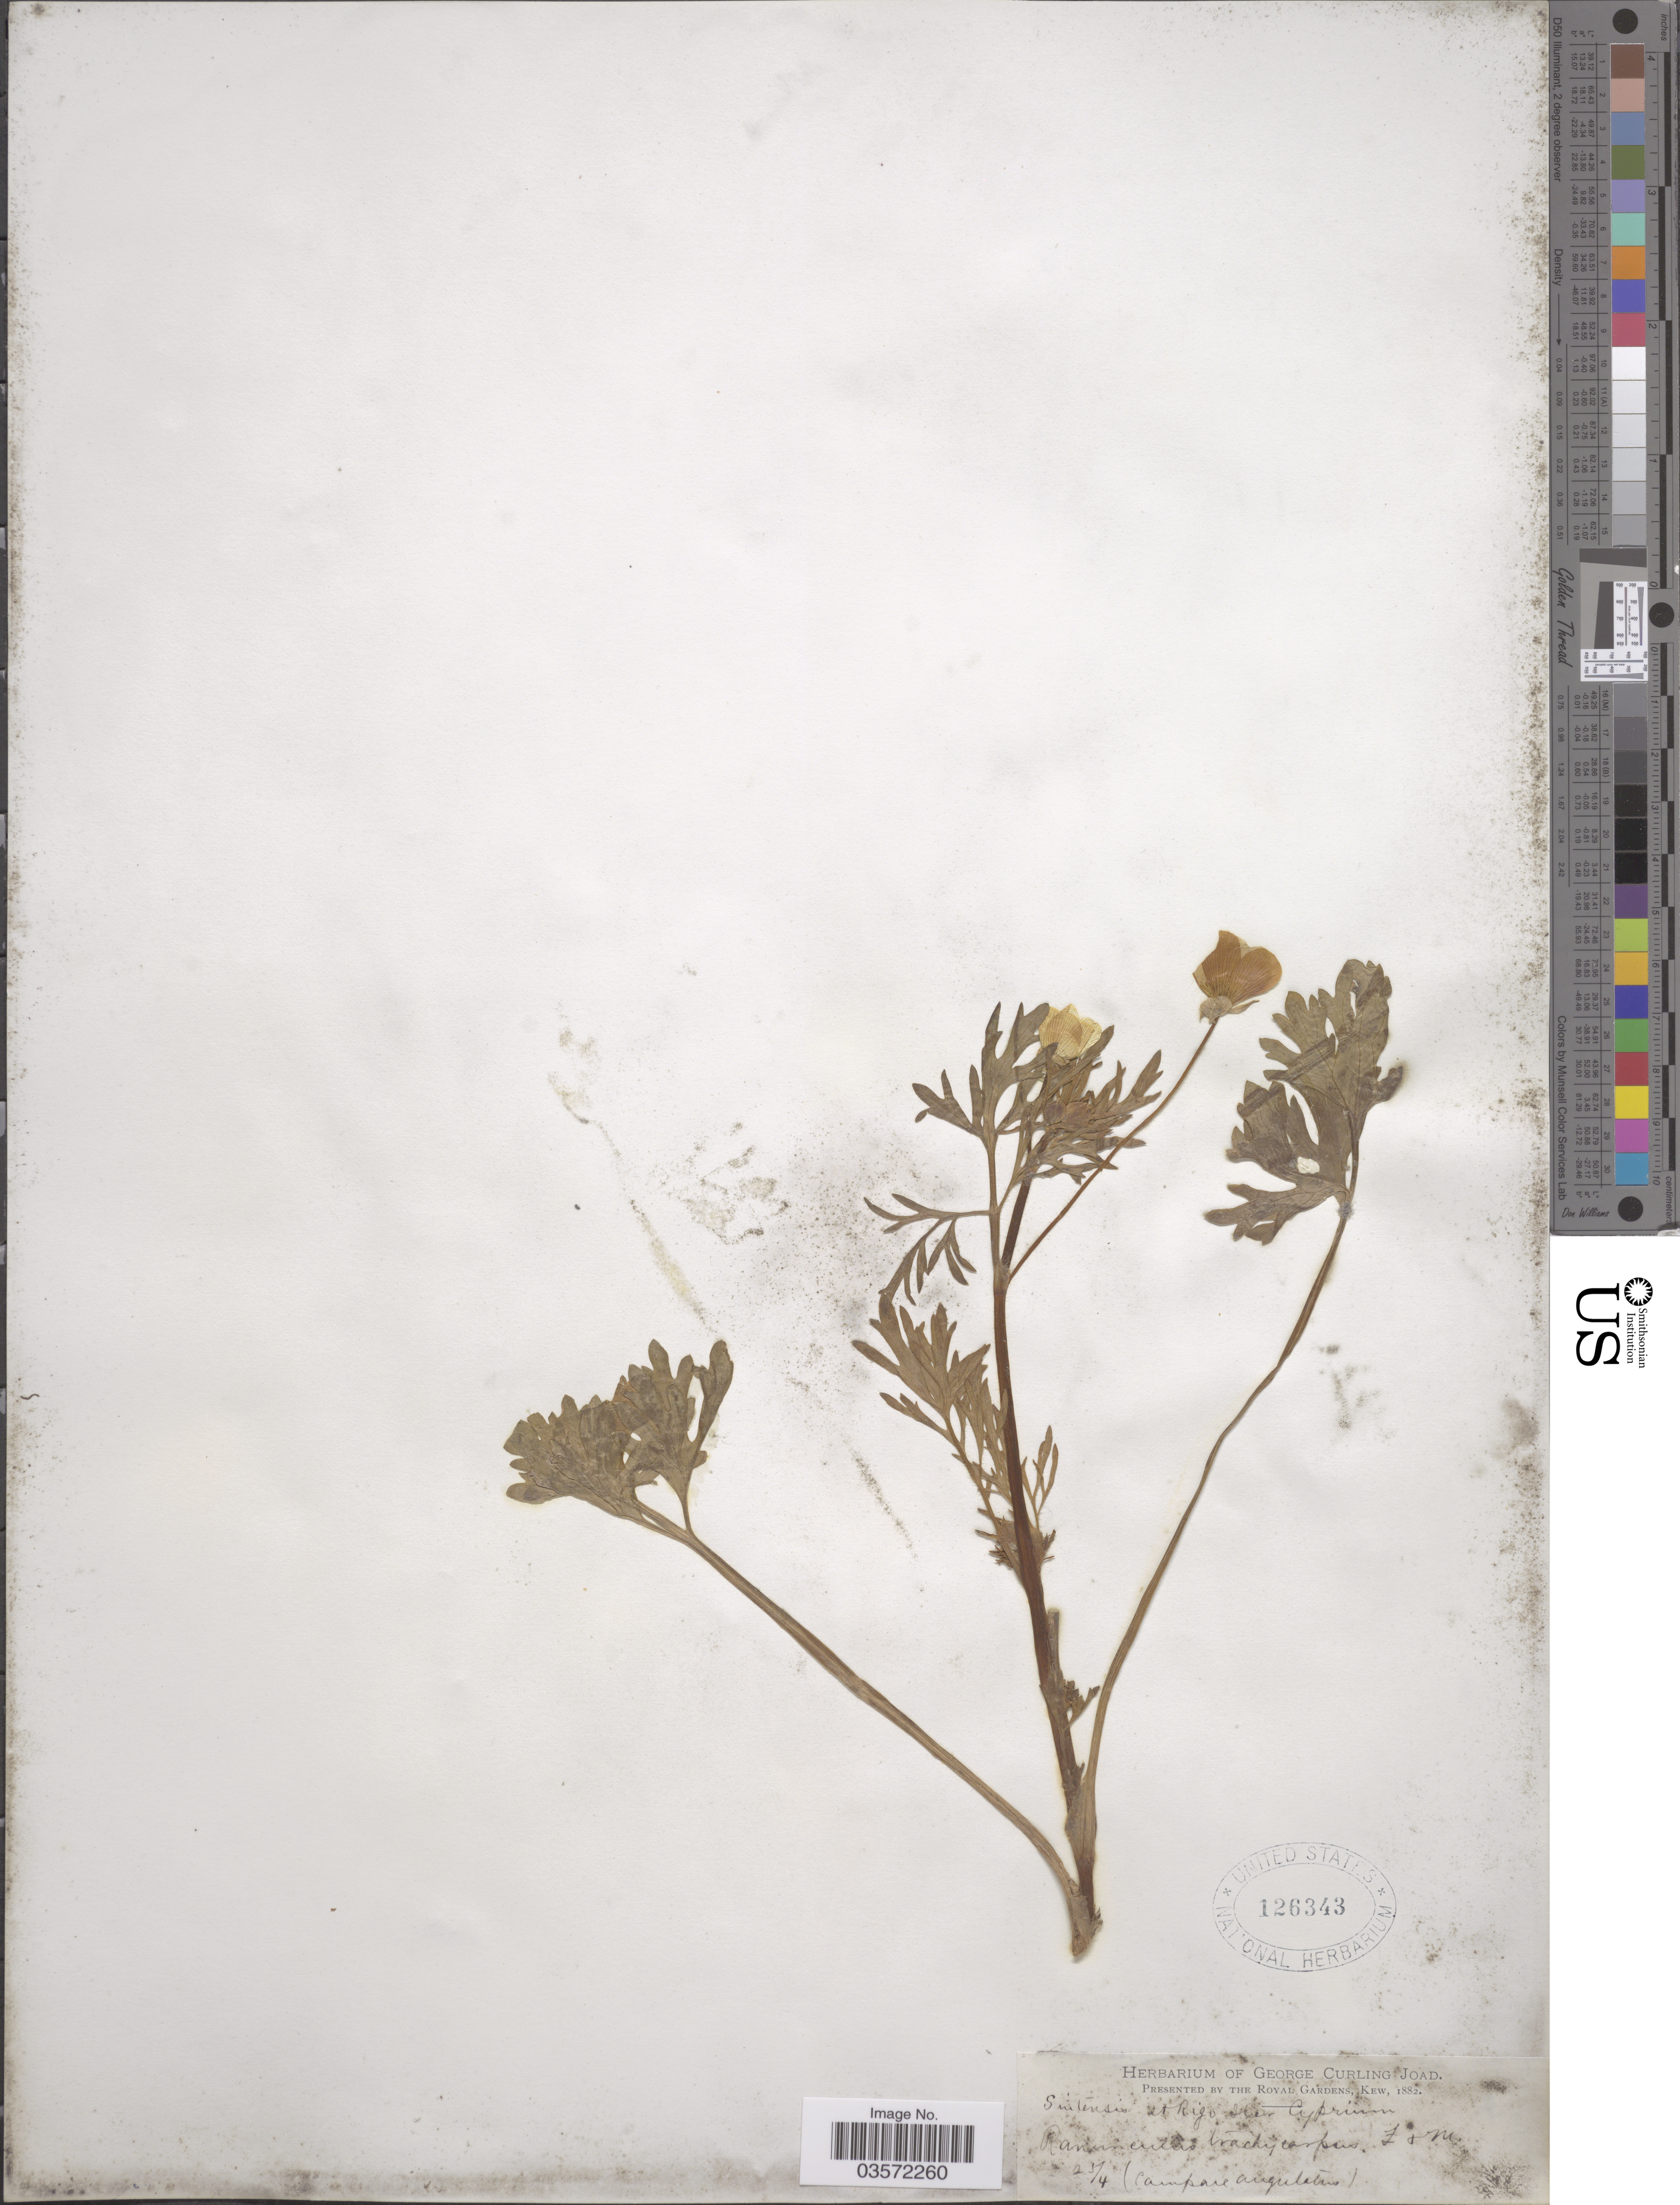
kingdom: Plantae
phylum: Tracheophyta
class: Magnoliopsida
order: Ranunculales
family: Ranunculaceae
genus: Ranunculus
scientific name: Ranunculus trachycarpus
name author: Fisch. & C.A. Mey.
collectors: ex herb. George Curling Joad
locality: (campare augulabus) [unsure placement]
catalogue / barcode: US 126343